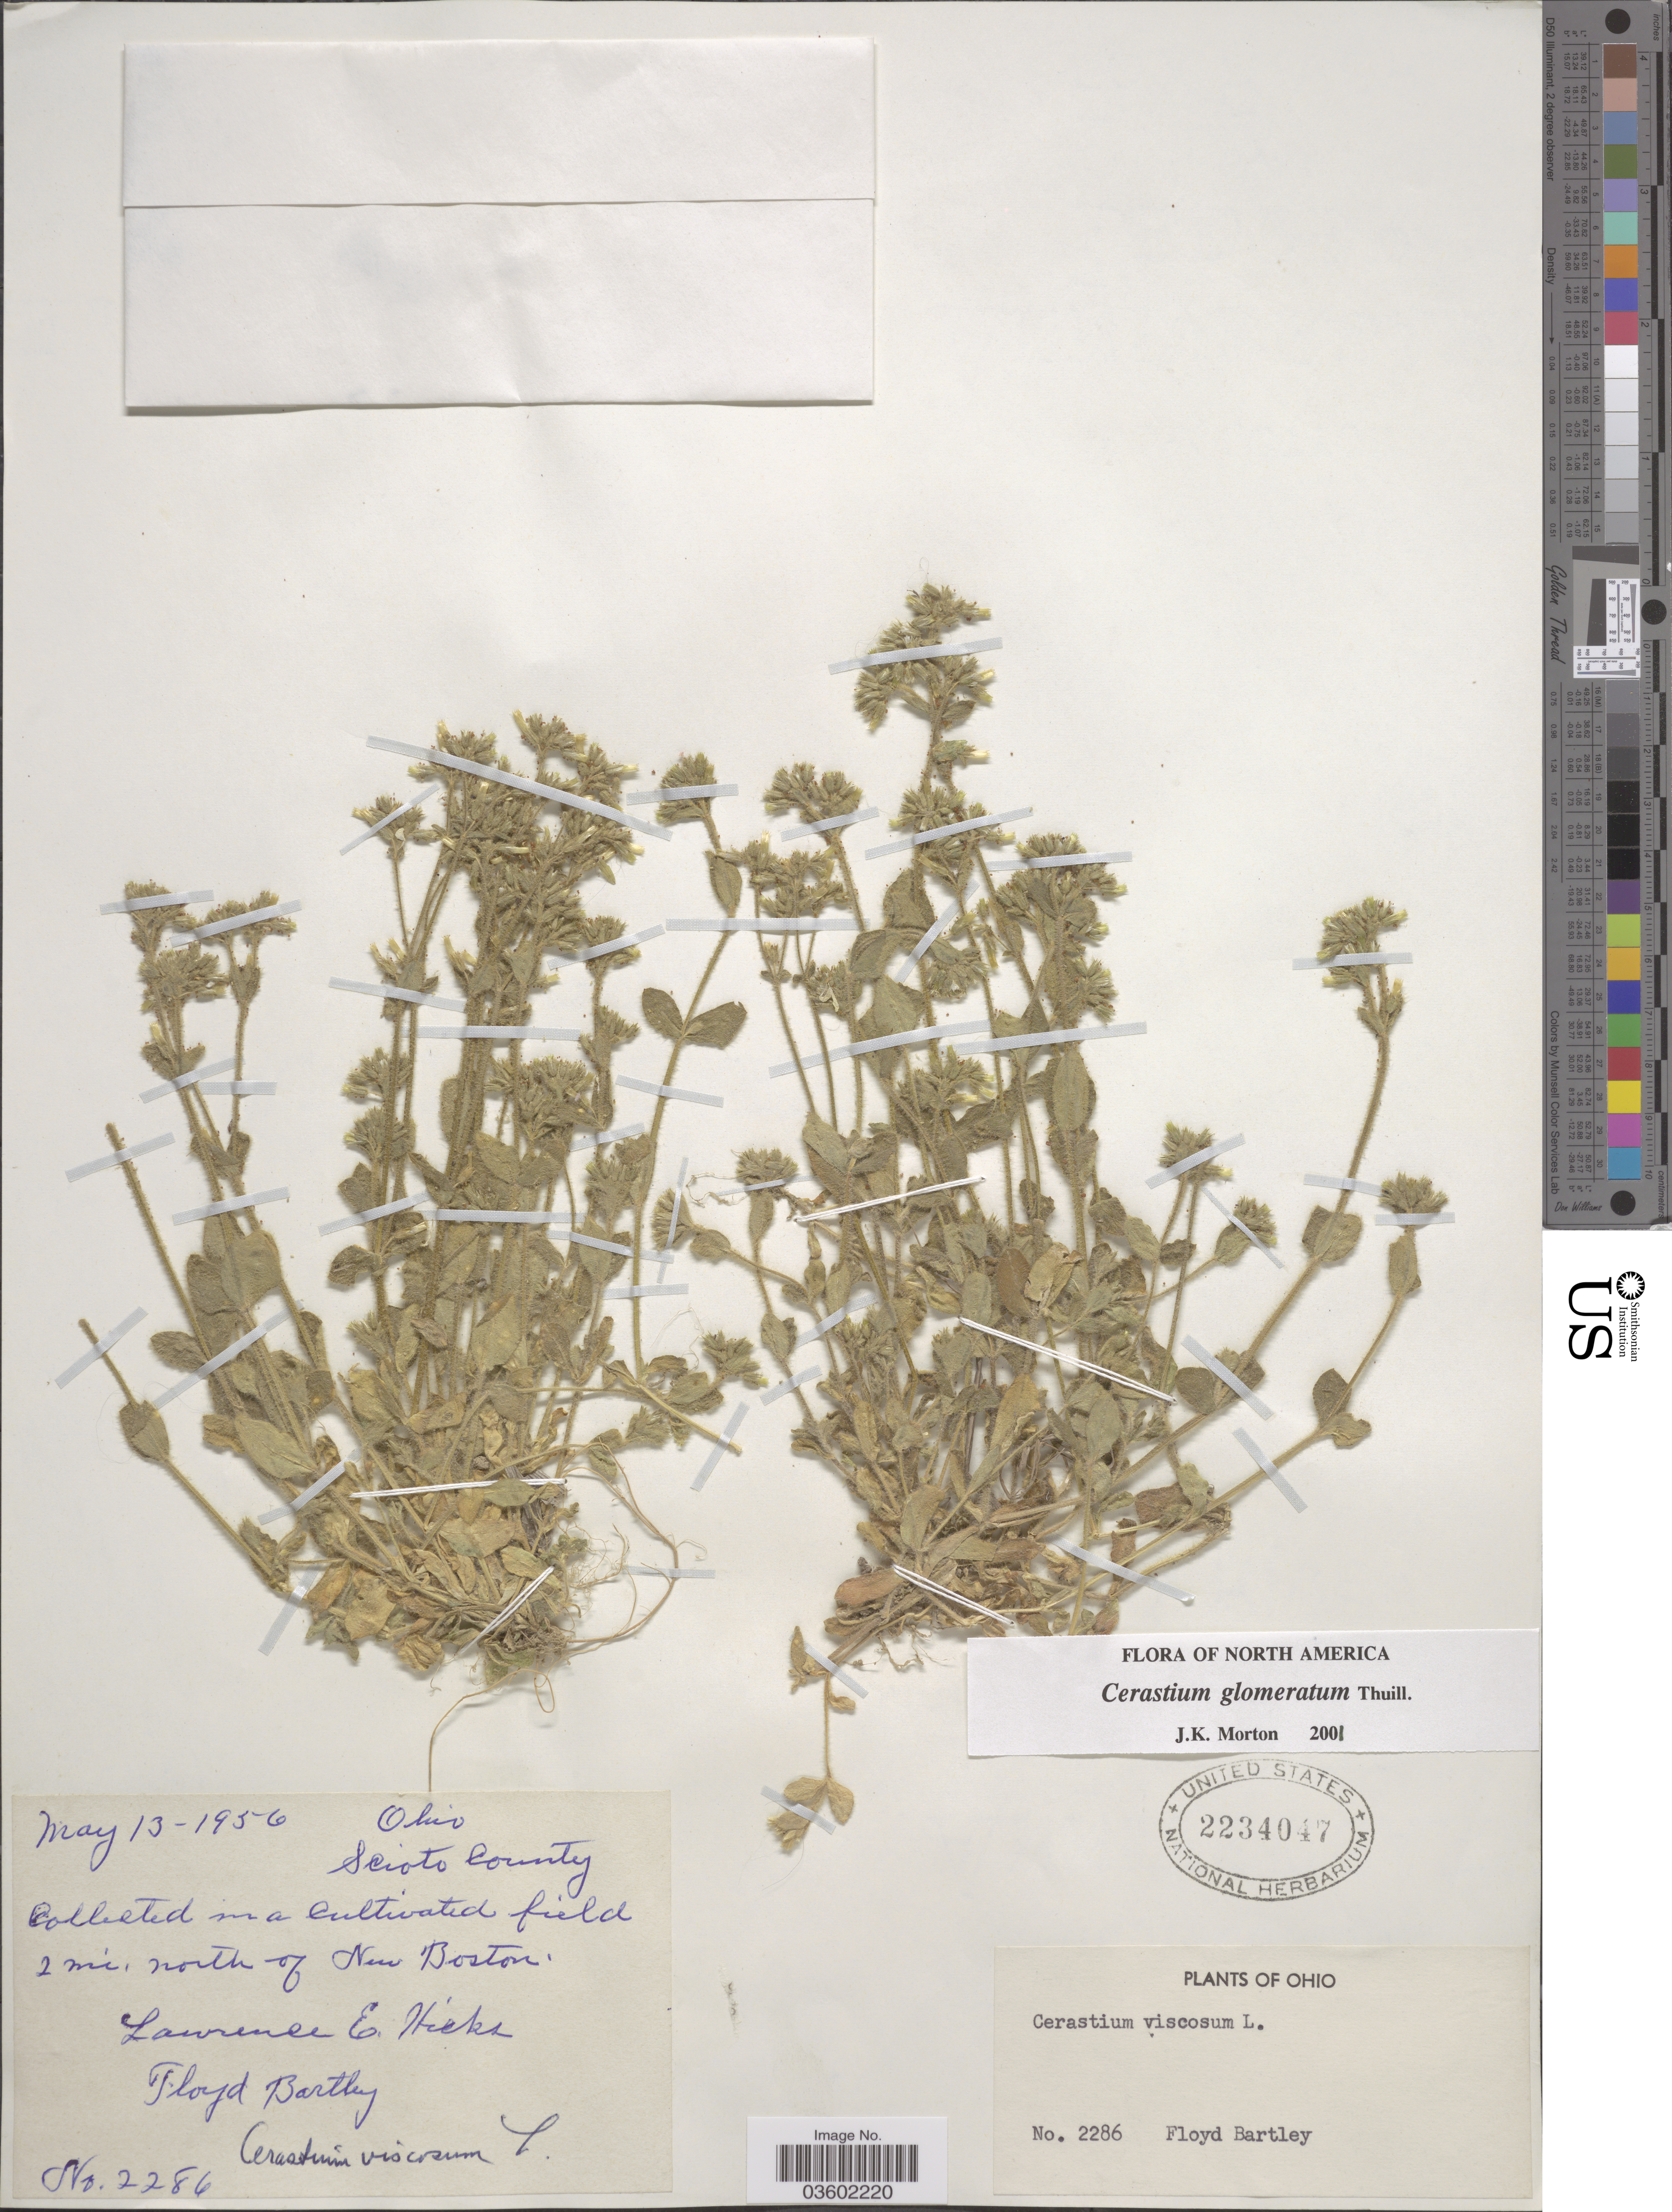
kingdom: Plantae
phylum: Tracheophyta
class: Magnoliopsida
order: Caryophyllales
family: Caryophyllaceae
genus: Cerastium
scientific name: Cerastium viscosum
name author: L.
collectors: L. E. Hicks & F. Bartley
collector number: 2286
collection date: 1956-05-13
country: United States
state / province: Ohio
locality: Scioto County. 2 mi. north of New Boston.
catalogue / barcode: US 2234047